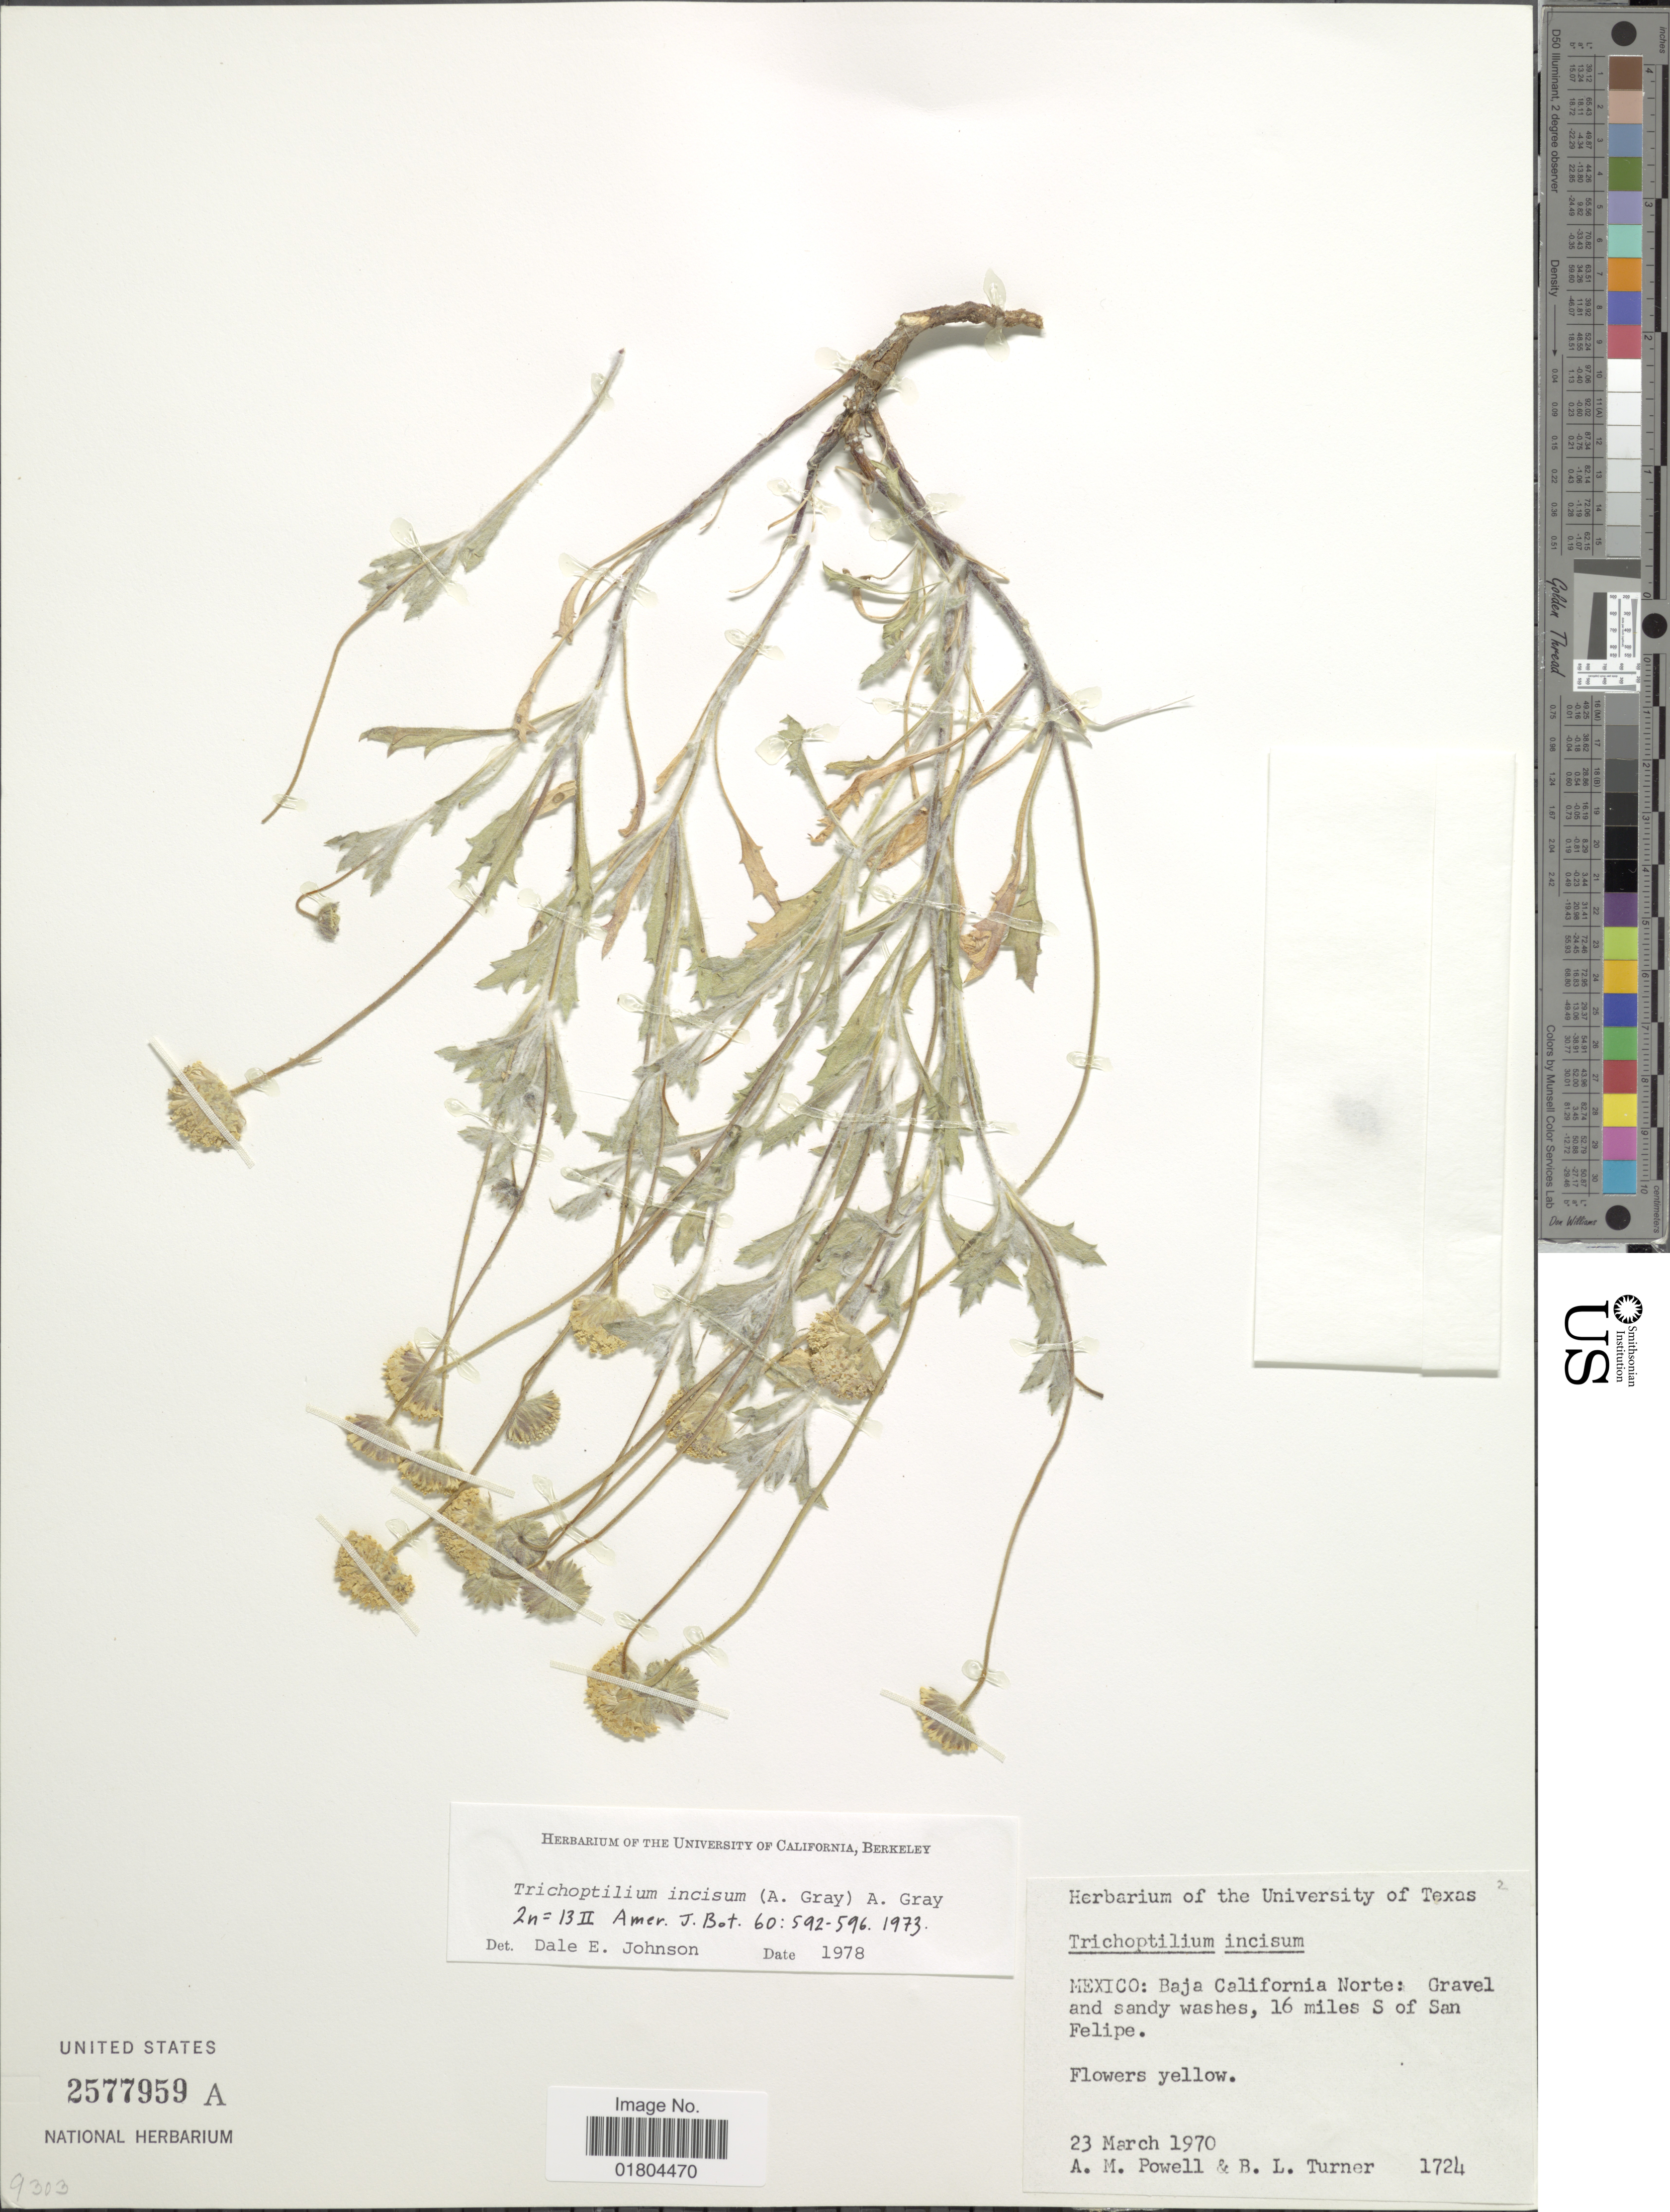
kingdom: Plantae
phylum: Tracheophyta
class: Magnoliopsida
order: Asterales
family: Asteraceae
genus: Trichoptilium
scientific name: Trichoptilium incisum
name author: (A. Gray) A. Gray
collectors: A. M. Powell & B. L. Turner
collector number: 1724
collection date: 1970-03-23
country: Mexico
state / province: Baja California Norte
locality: Gravel and sandy washes, 16 miles S of San Felipe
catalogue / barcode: US 2577959A